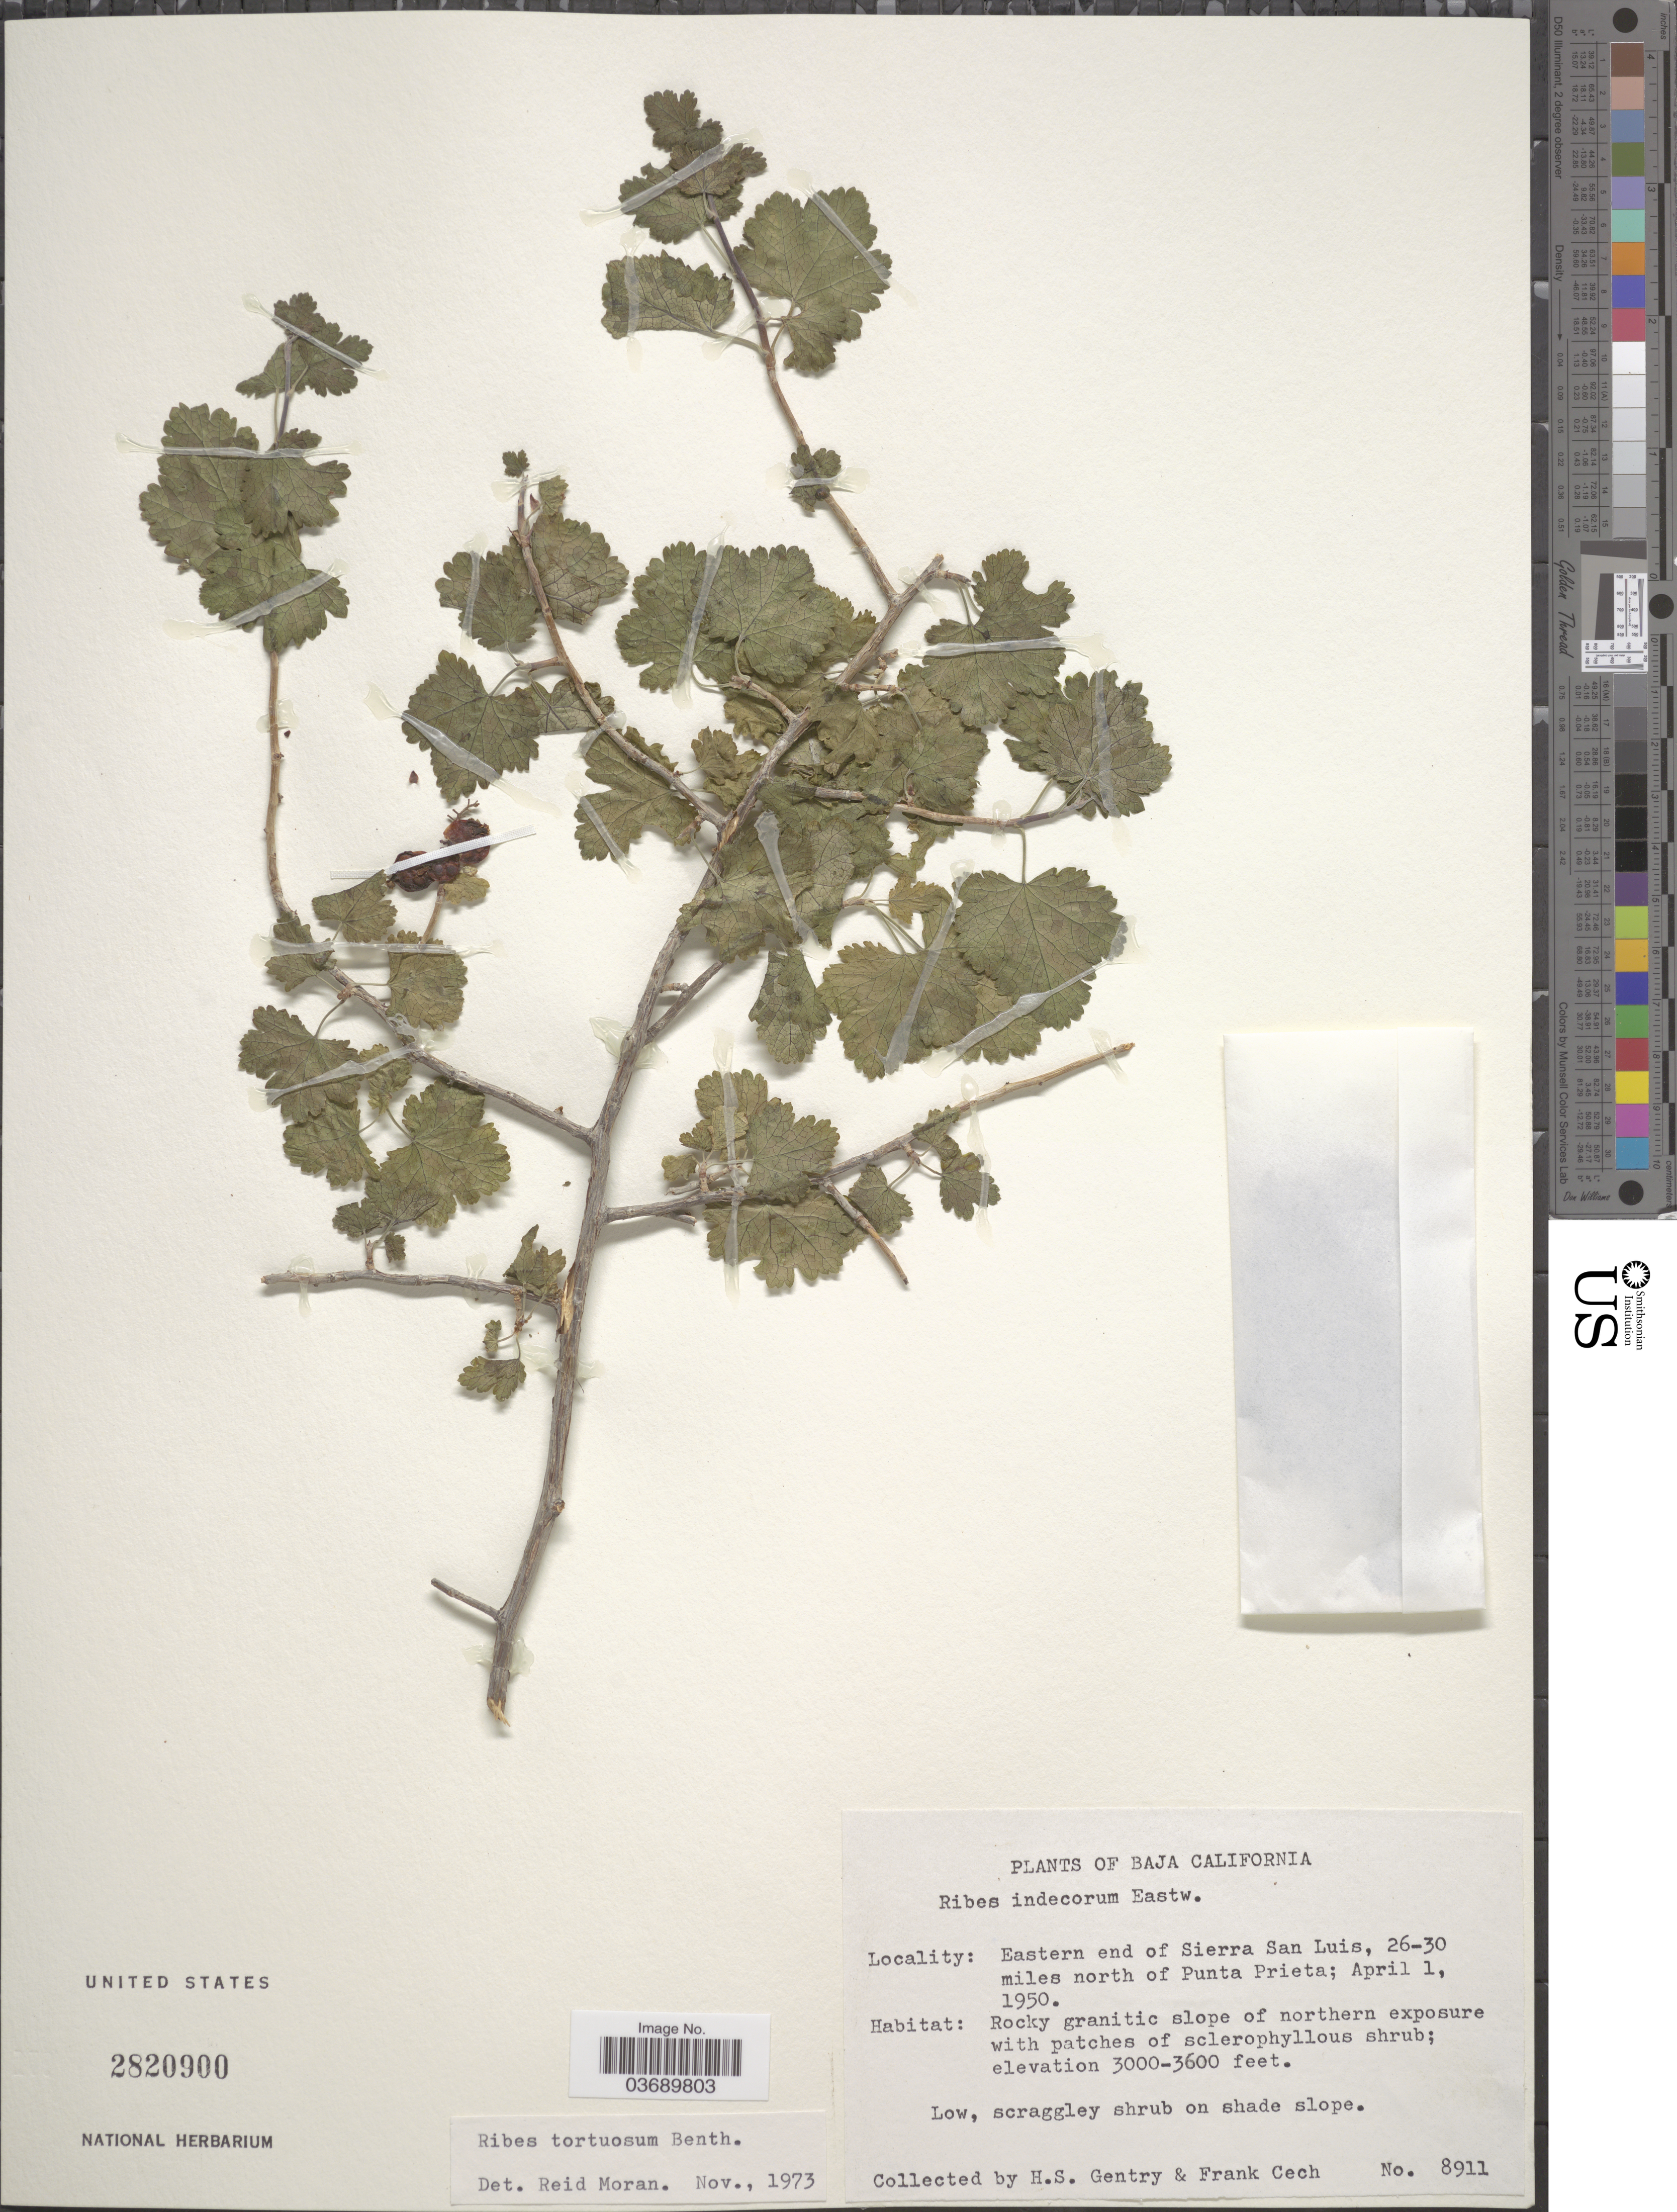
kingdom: Plantae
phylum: Tracheophyta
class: Magnoliopsida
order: Saxifragales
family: Grossulariaceae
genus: Ribes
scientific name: Ribes tortuosum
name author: Benth.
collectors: H. S. Gentry & F. Cech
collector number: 8911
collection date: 1950-04-01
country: Mexico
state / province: Baja California Norte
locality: Eastern end of Sierra San Luis. 26-30 miles north of Punta Prieta.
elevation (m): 914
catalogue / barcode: US 2820900